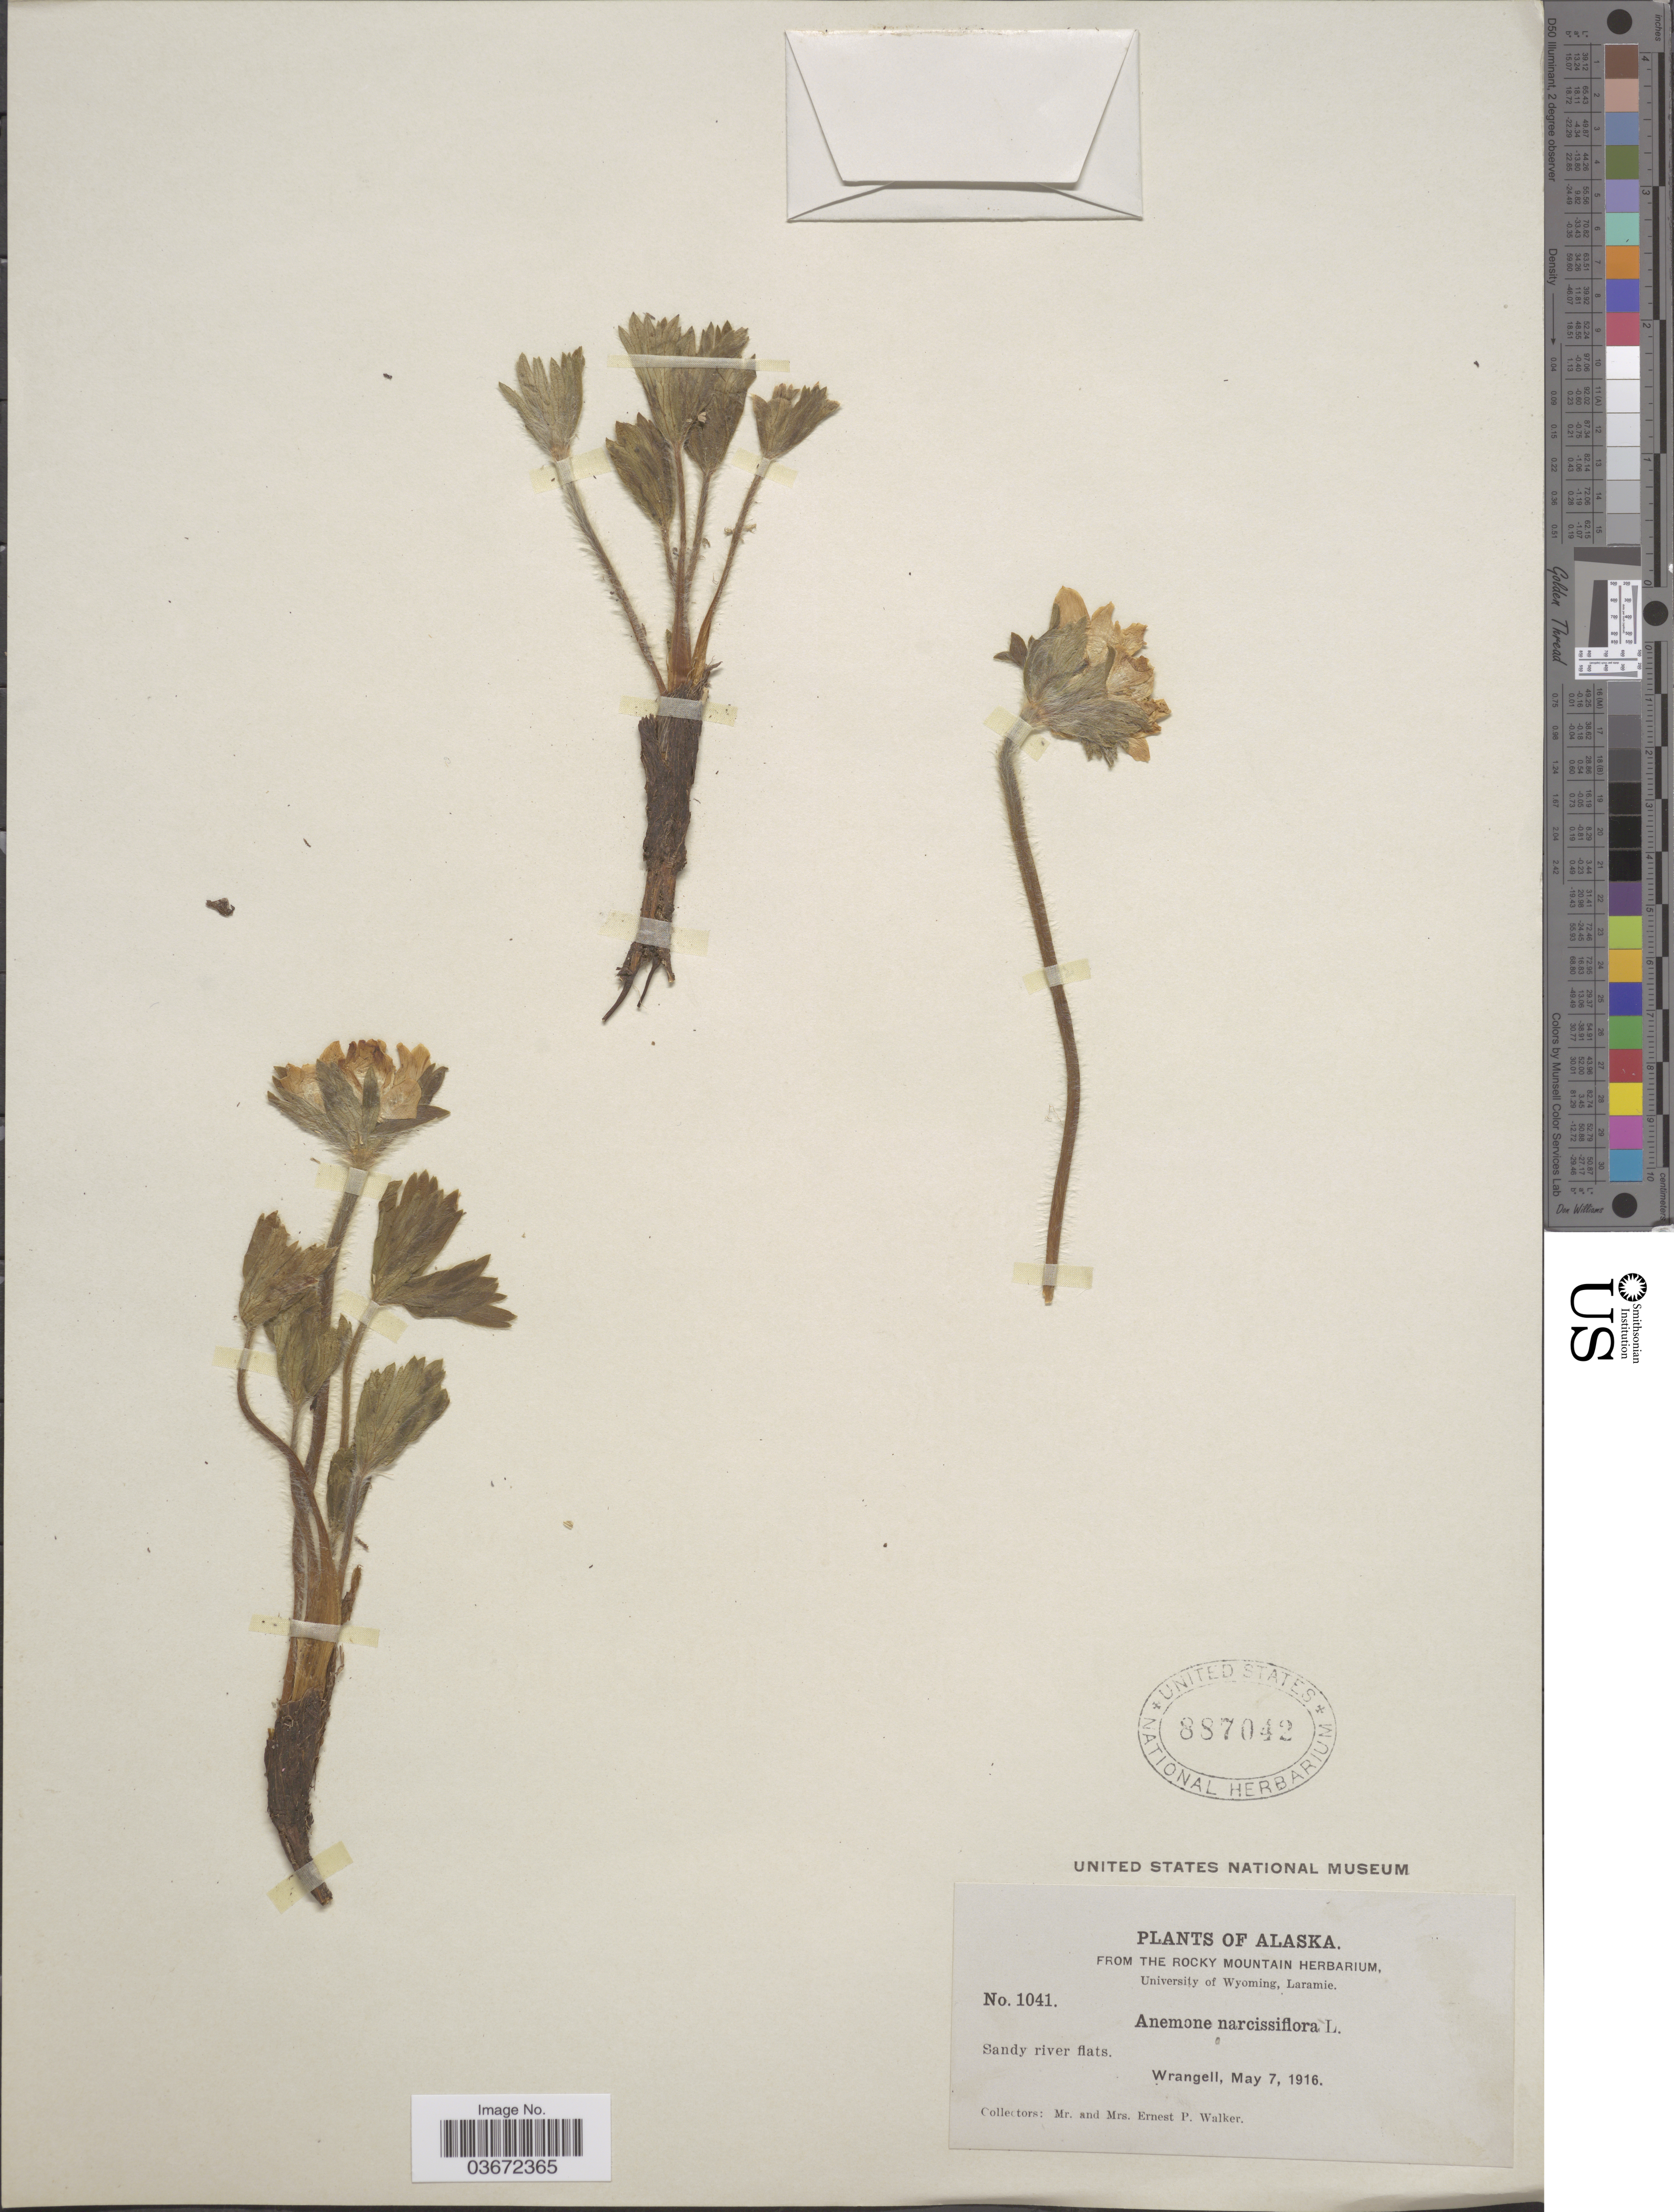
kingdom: Plantae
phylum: Tracheophyta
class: Magnoliopsida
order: Ranunculales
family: Ranunculaceae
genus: Anemone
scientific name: Anemone narcissiflora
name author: L.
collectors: E. P. Walker & E. Walker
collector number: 1041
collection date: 1916-05-07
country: United States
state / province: Alaska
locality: Wrangell.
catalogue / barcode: US 887042